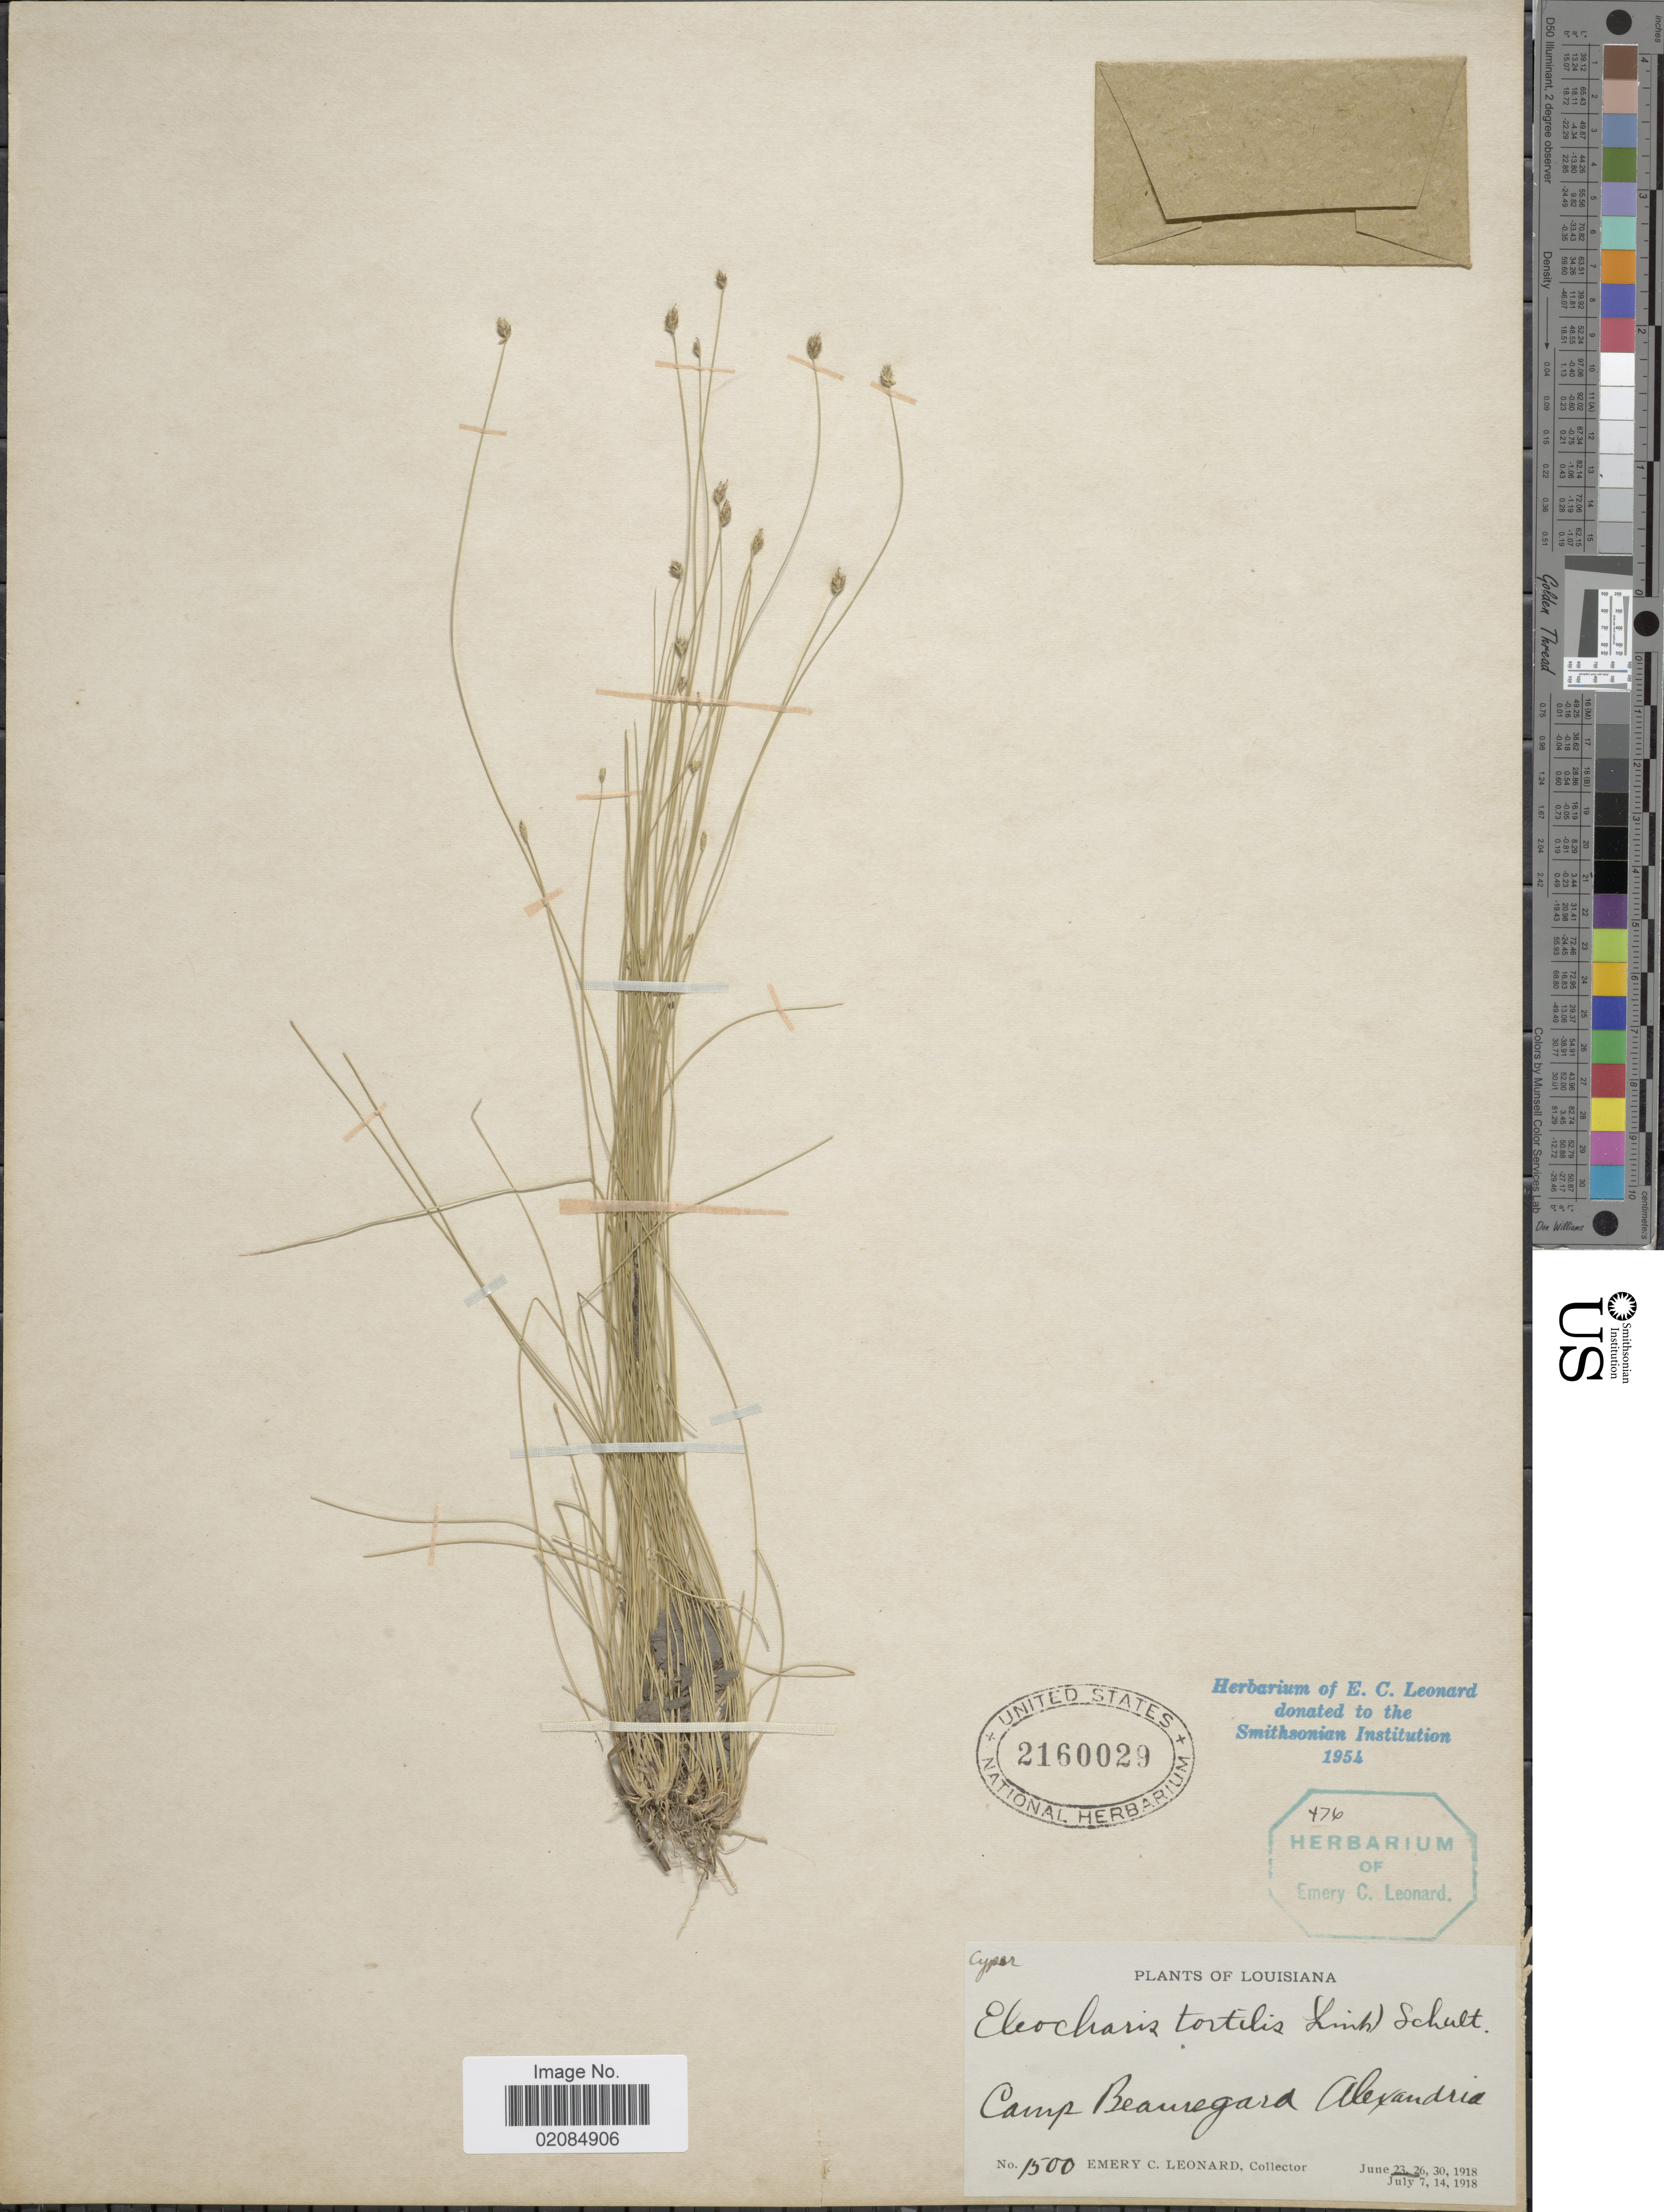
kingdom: Plantae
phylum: Tracheophyta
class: Liliopsida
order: Poales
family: Cyperaceae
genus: Eleocharis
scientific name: Eleocharis tortilis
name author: (Link) Schult.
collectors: E. C. Leonard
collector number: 1500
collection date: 1918-06-23/1918-06-26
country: United States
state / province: Louisiana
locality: Camp Beauregard Alexandria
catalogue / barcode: US 2160029